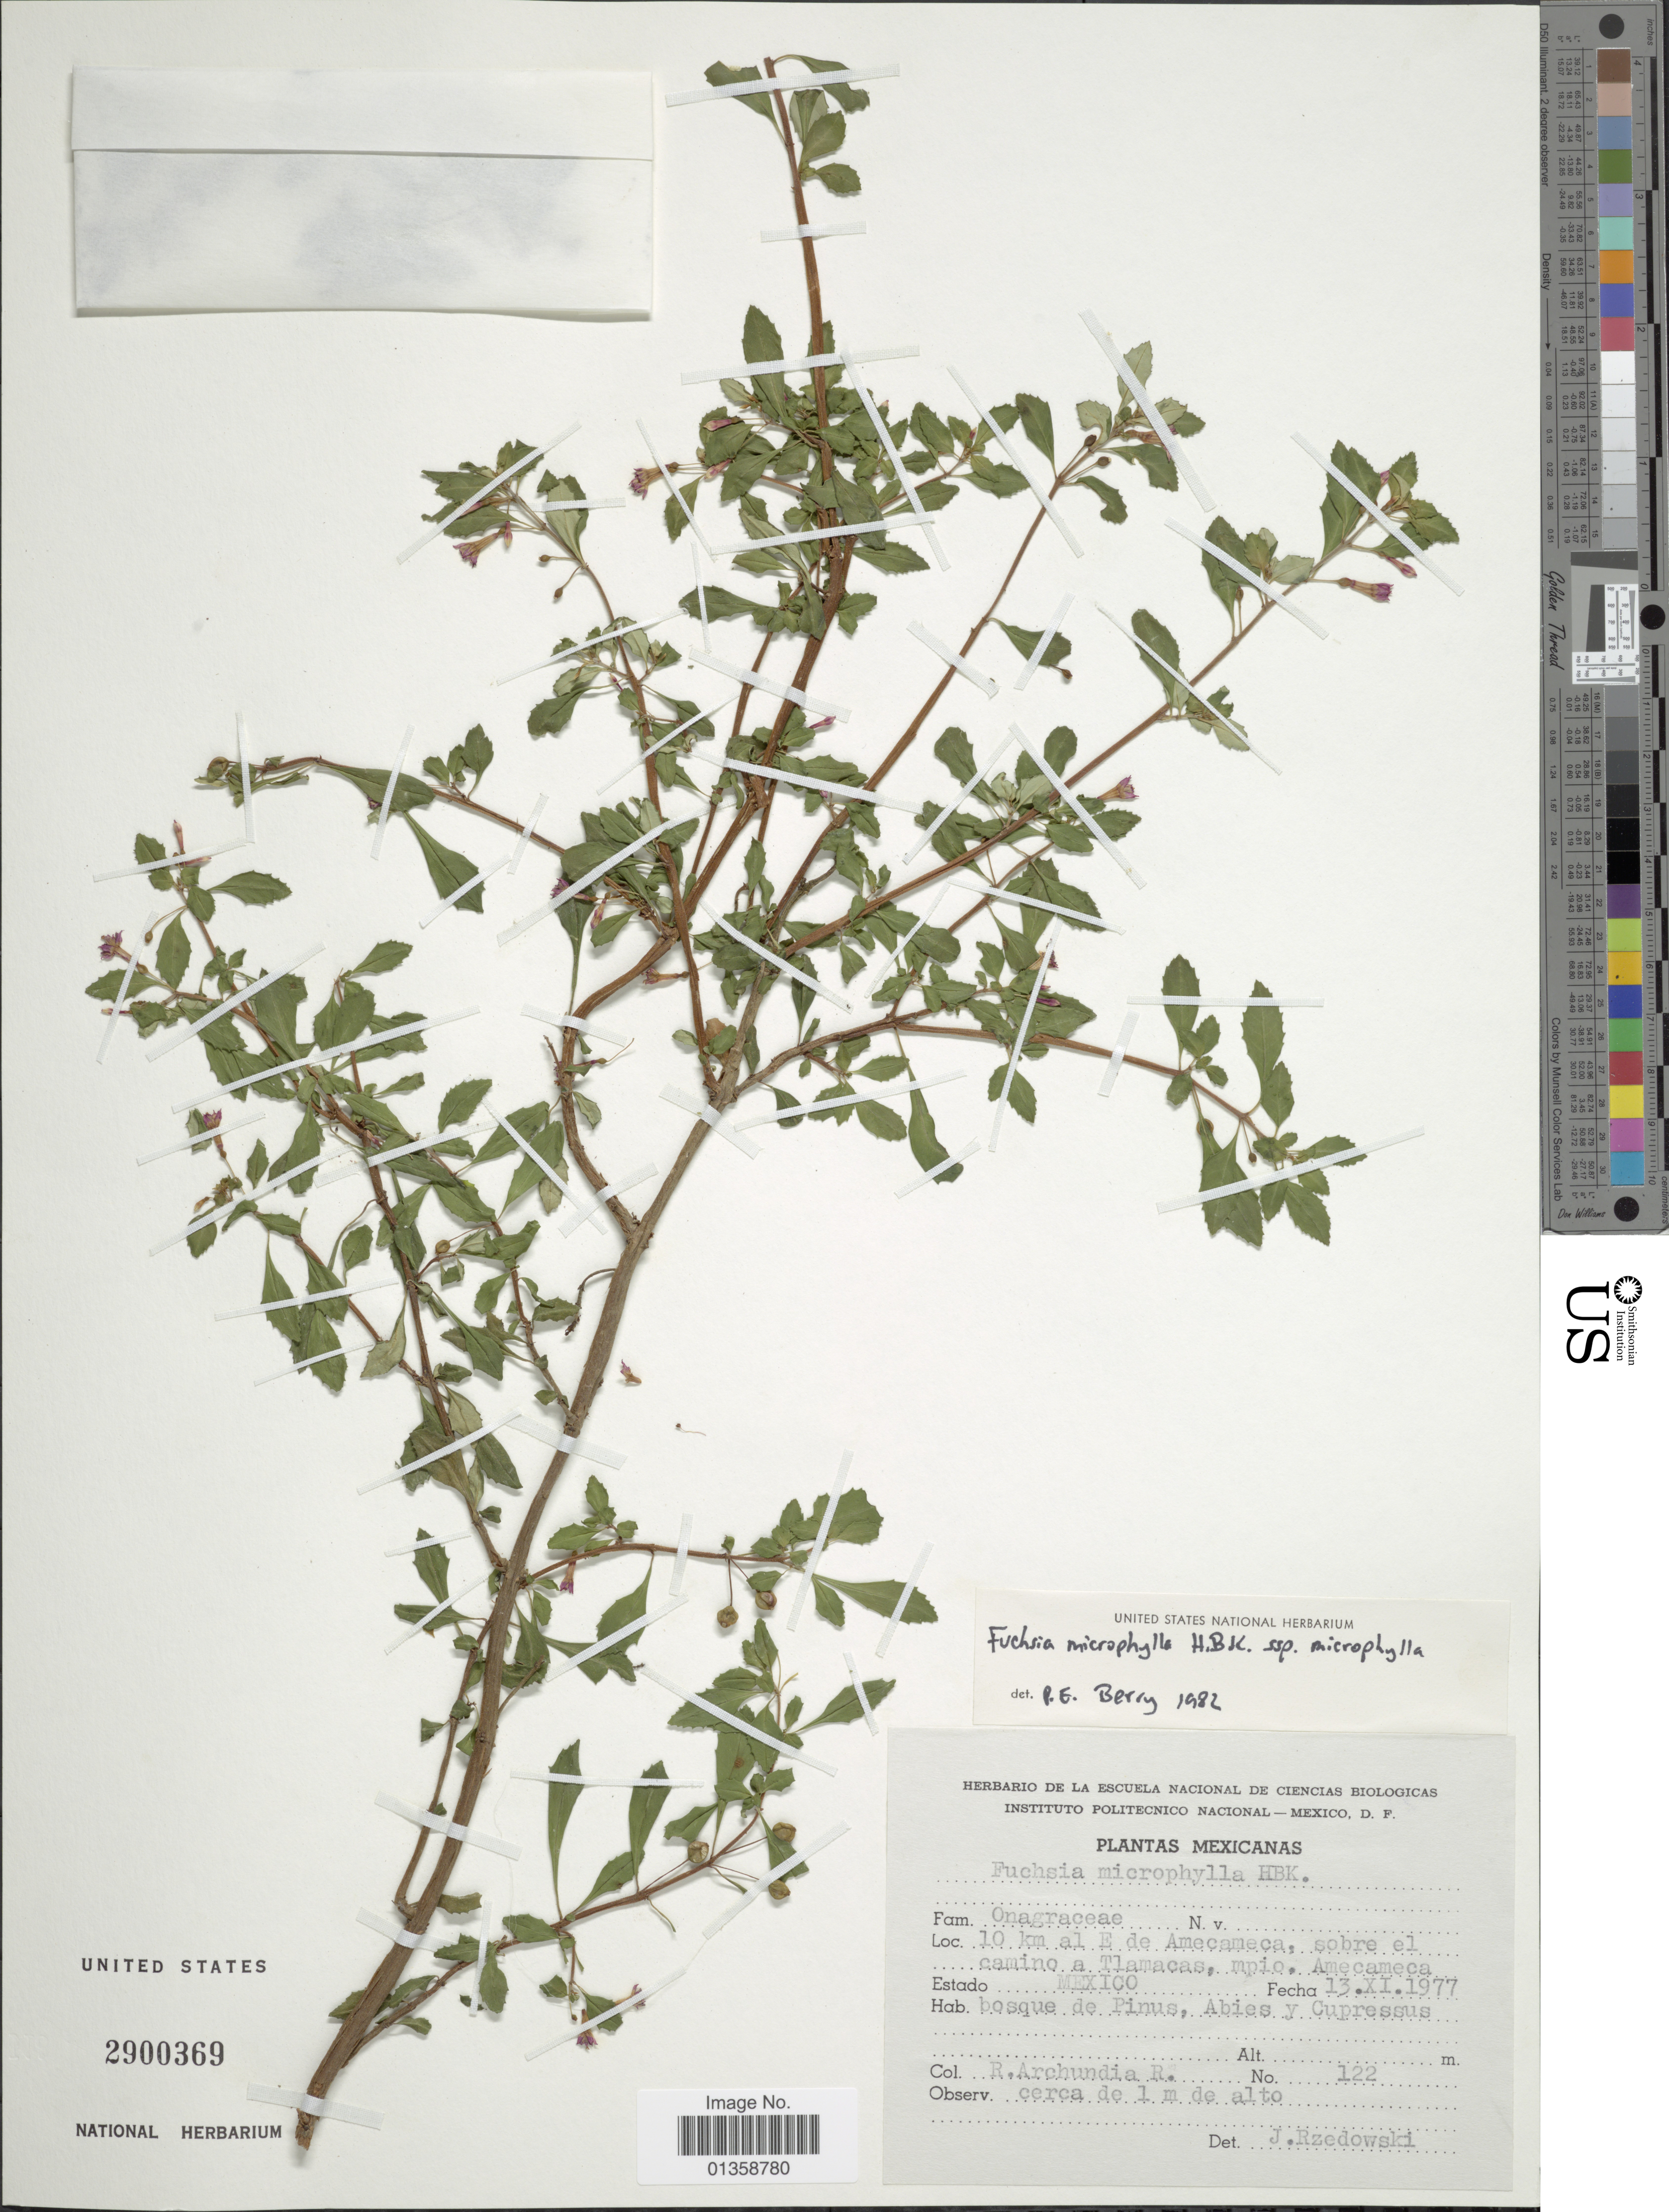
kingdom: Plantae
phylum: Tracheophyta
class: Magnoliopsida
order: Myrtales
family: Onagraceae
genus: Fuchsia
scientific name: Fuchsia microphylla subsp. microphylla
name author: Kunth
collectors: R. Archundia R.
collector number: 122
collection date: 1977-11-13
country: Mexico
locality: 10 km al E de Amecameca, sobre el camino a Tlamacas, mpio Amecameca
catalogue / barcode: US 2900369